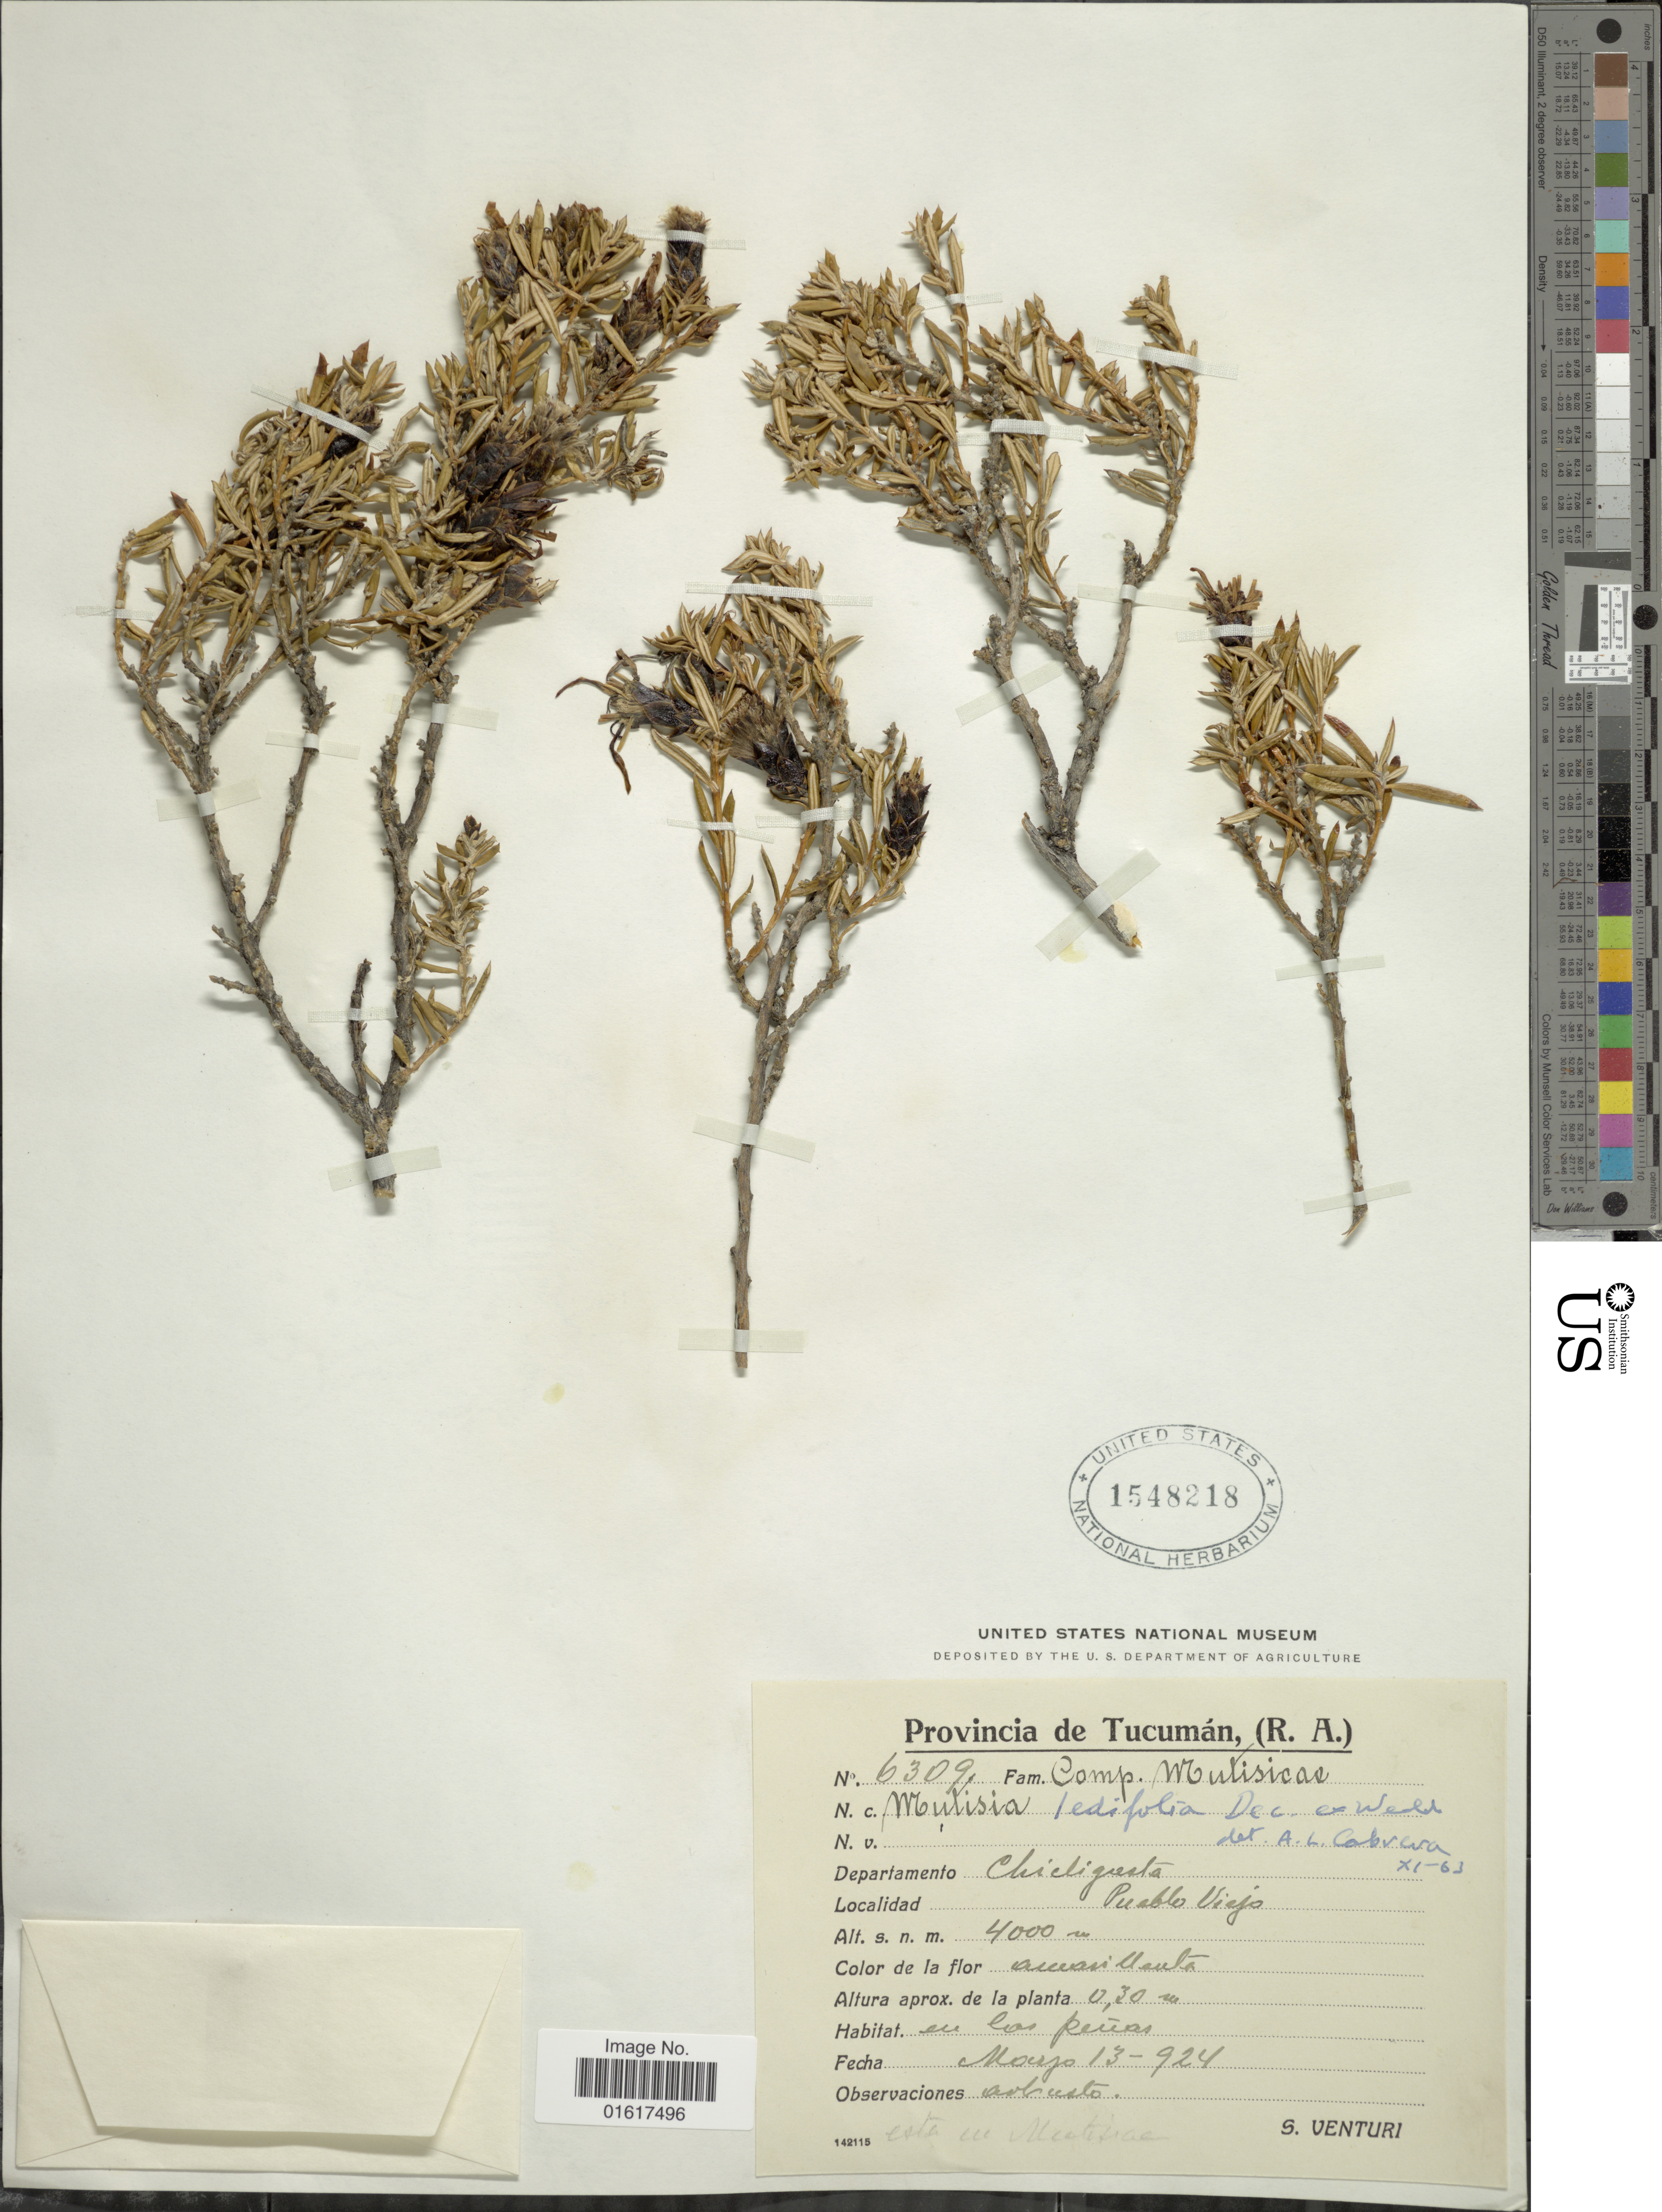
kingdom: Plantae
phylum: Tracheophyta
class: Magnoliopsida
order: Asterales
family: Asteraceae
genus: Mutisia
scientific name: Mutisia ledifolia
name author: Decne. ex Wedd.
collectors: S. Venturi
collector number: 6309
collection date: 1924-03-13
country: Argentina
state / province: Tucuman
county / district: Chicligasta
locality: Pueblo Viejo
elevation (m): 4000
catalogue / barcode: US 1548218